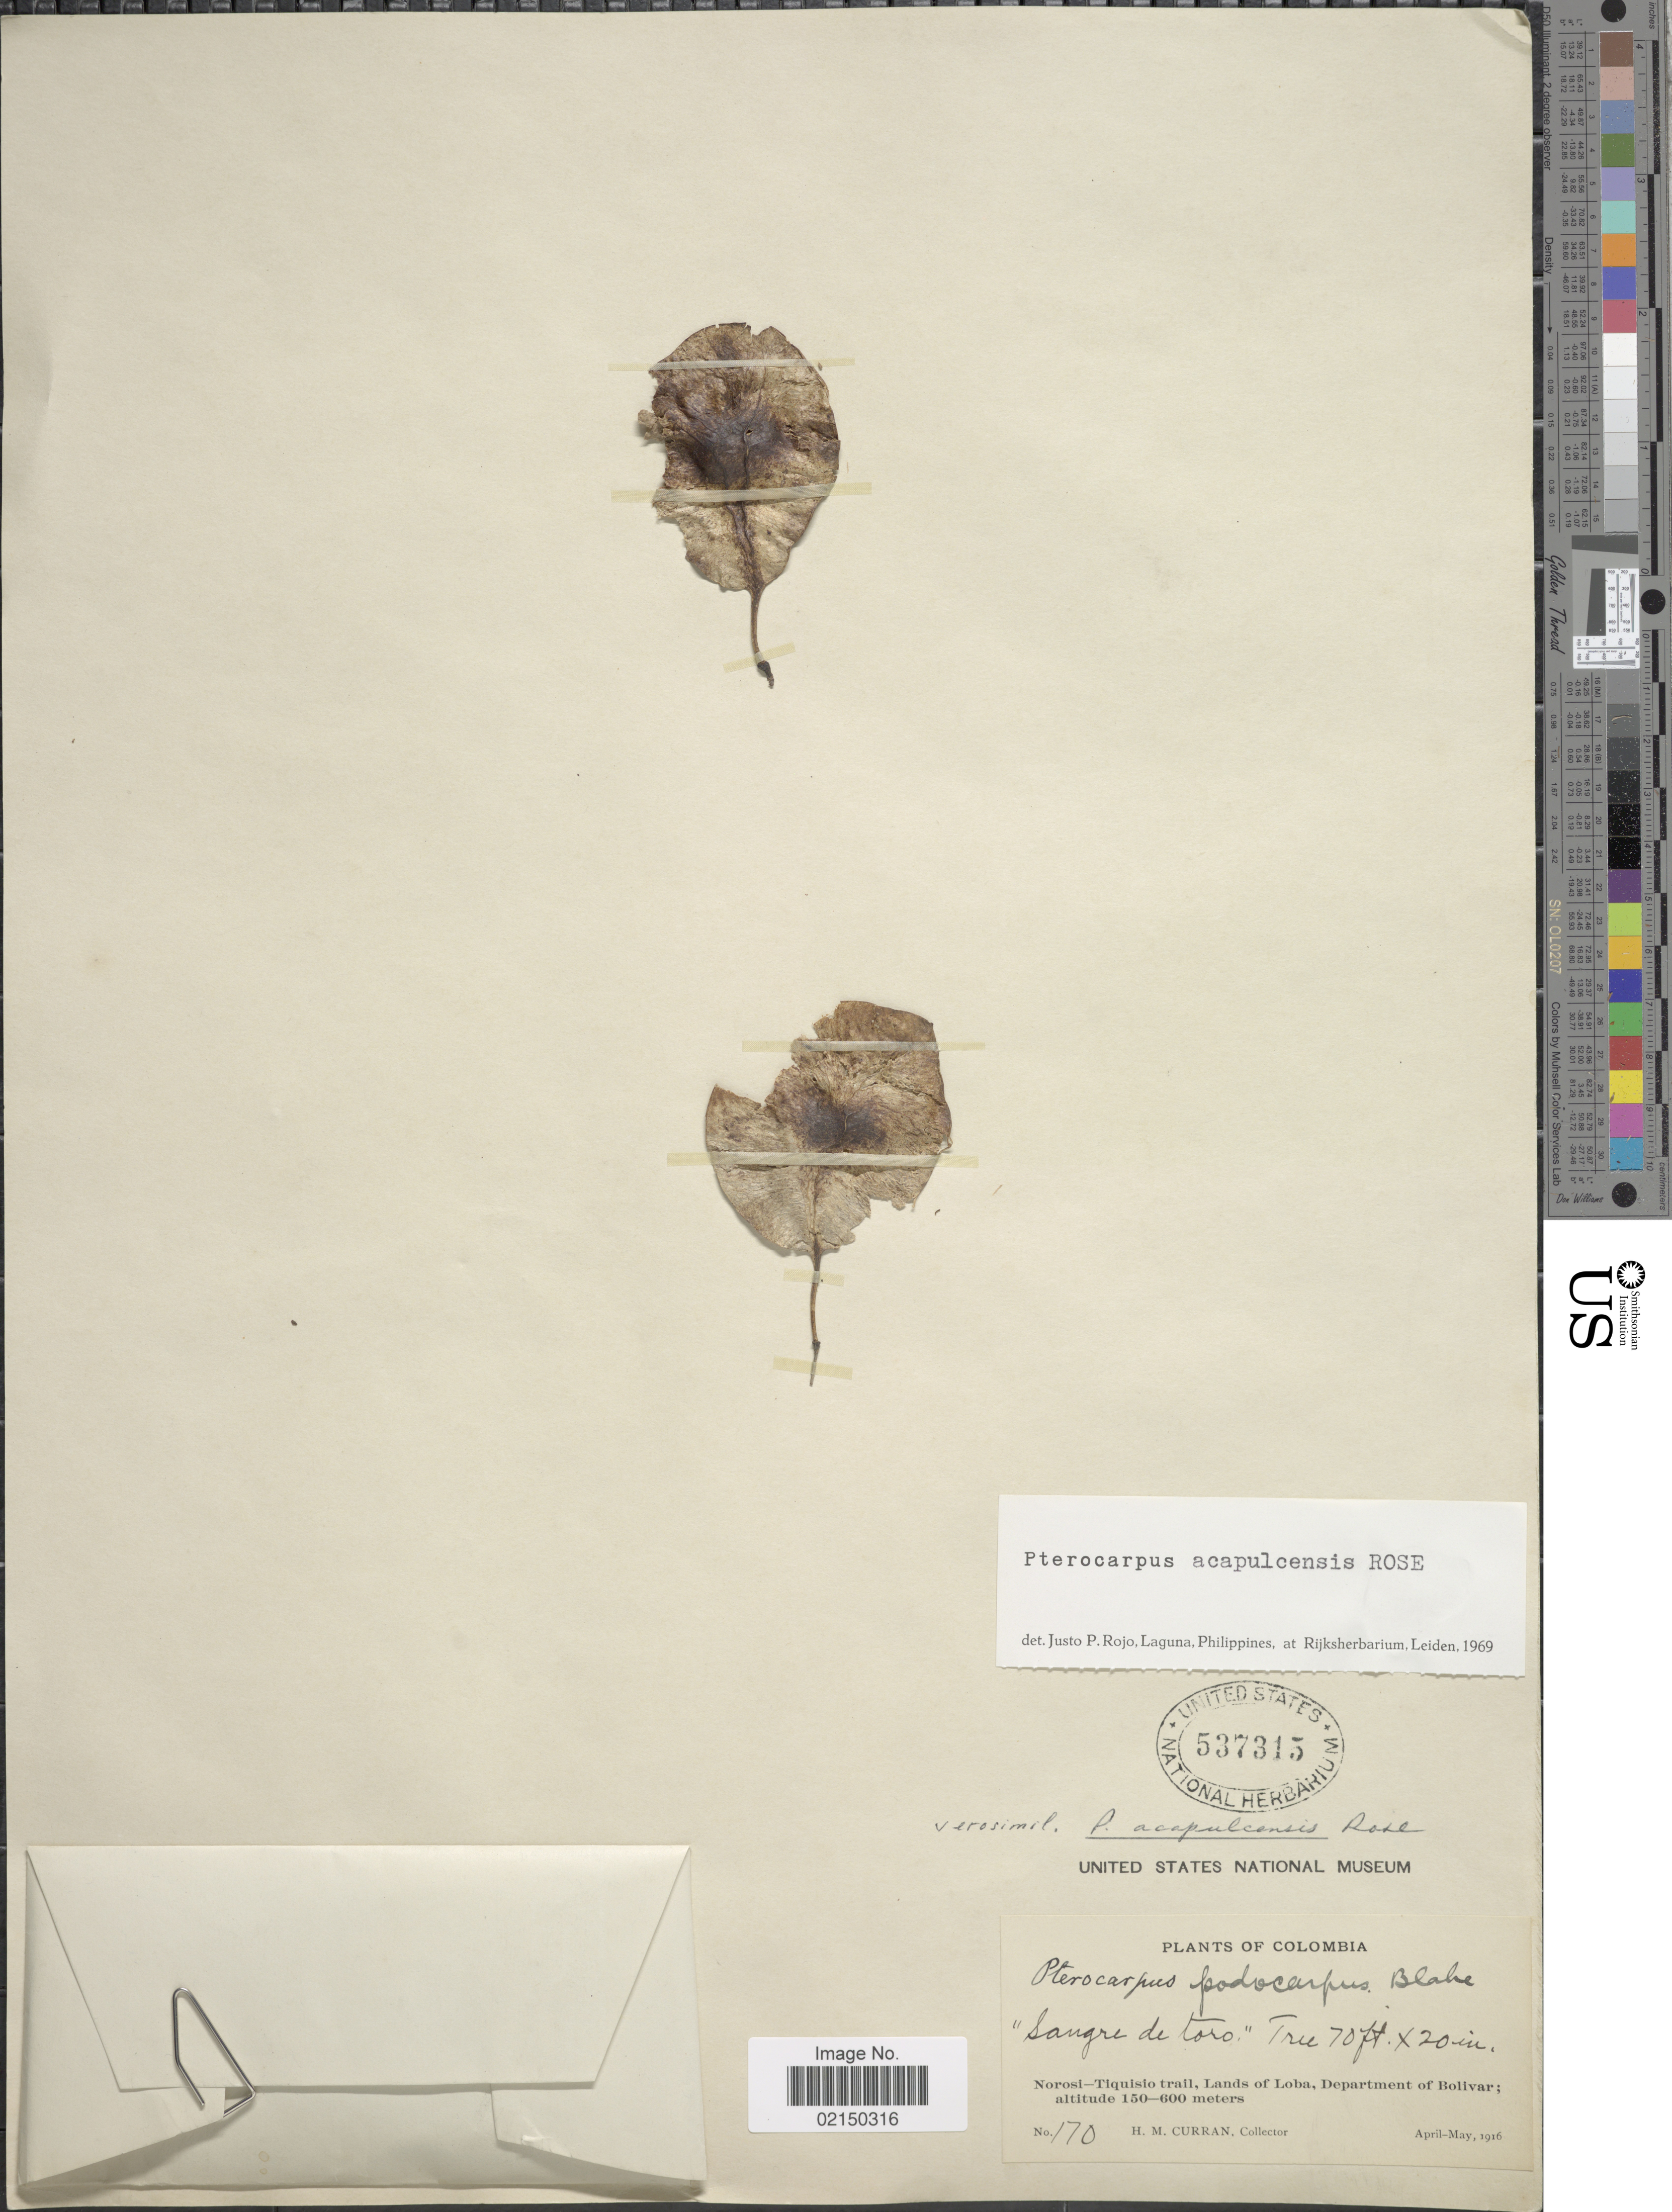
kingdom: Plantae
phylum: Tracheophyta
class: Magnoliopsida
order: Fabales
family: Fabaceae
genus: Pterocarpus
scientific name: Pterocarpus acapulcensis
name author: Rose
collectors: H. M. Curran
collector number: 170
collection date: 1916-04/1916-05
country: Colombia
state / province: Bolívar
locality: Norost-Toquisio trail, Lands of Loba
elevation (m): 150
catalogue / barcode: US 537315